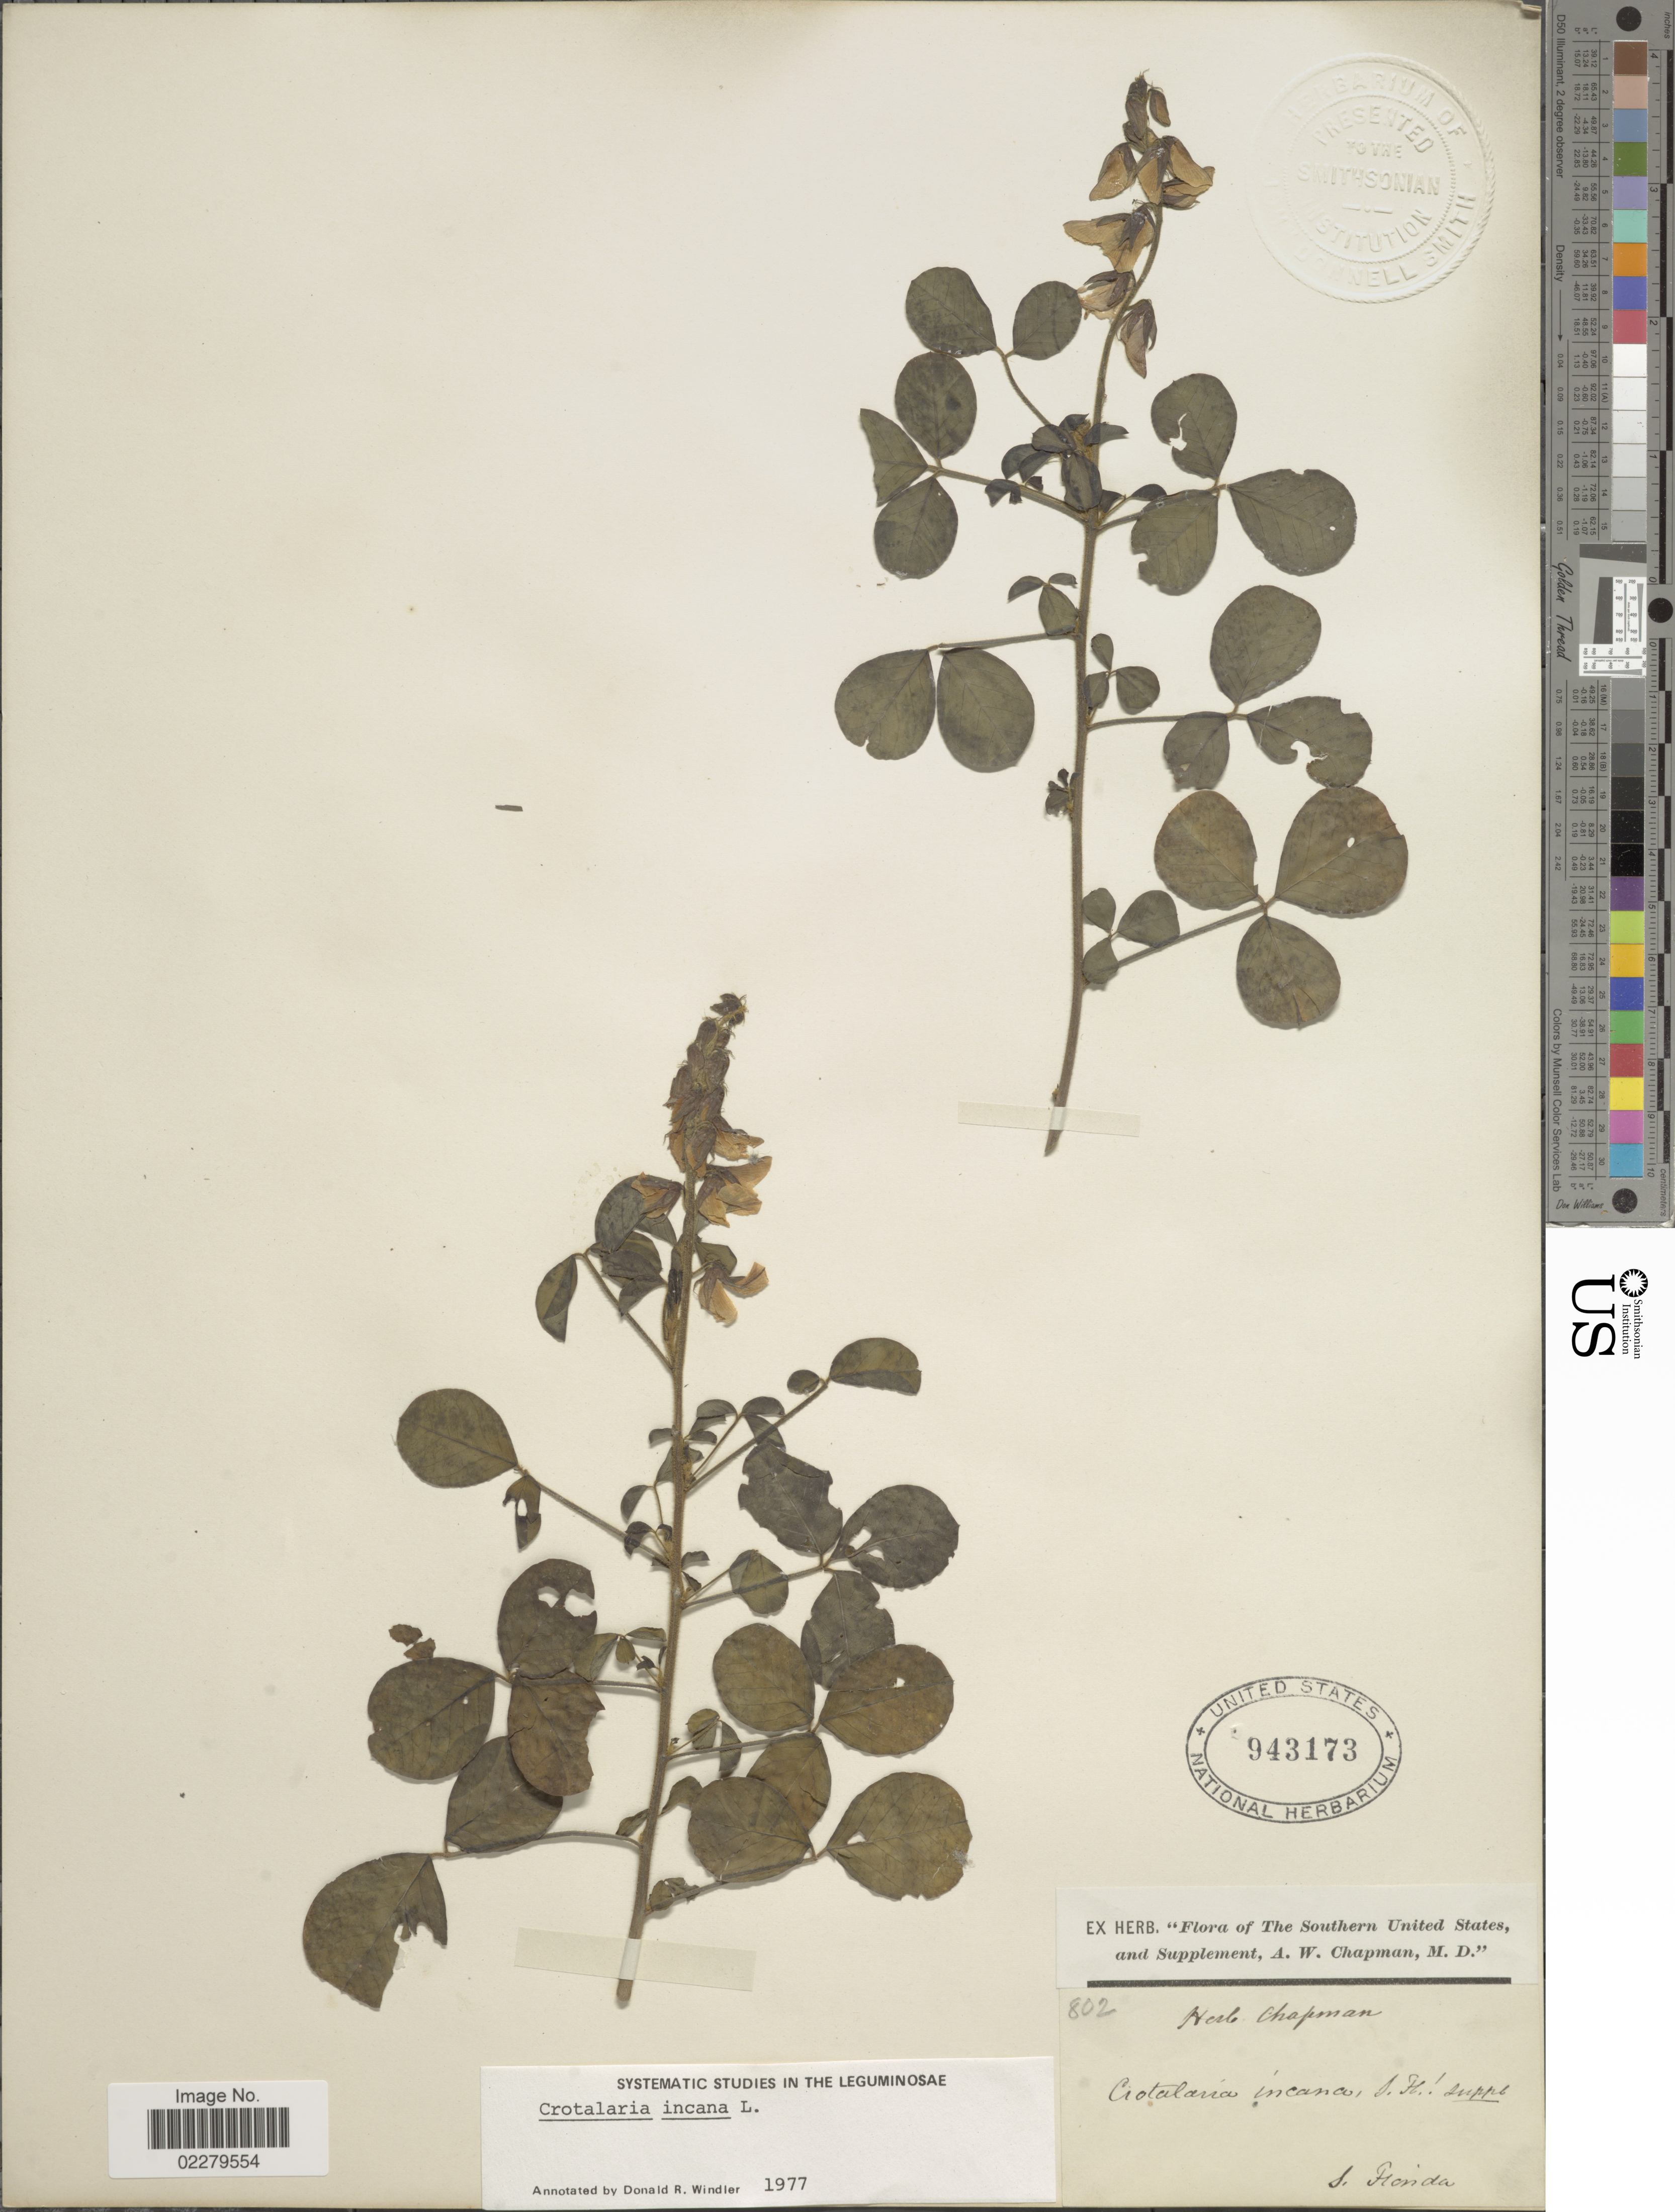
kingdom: Plantae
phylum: Tracheophyta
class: Magnoliopsida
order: Fabales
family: Fabaceae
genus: Crotalaria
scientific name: Crotalaria incana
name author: L.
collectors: ex herb. A.W. Chapman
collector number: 802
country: United States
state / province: Florida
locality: S. Florida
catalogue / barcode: US 943173